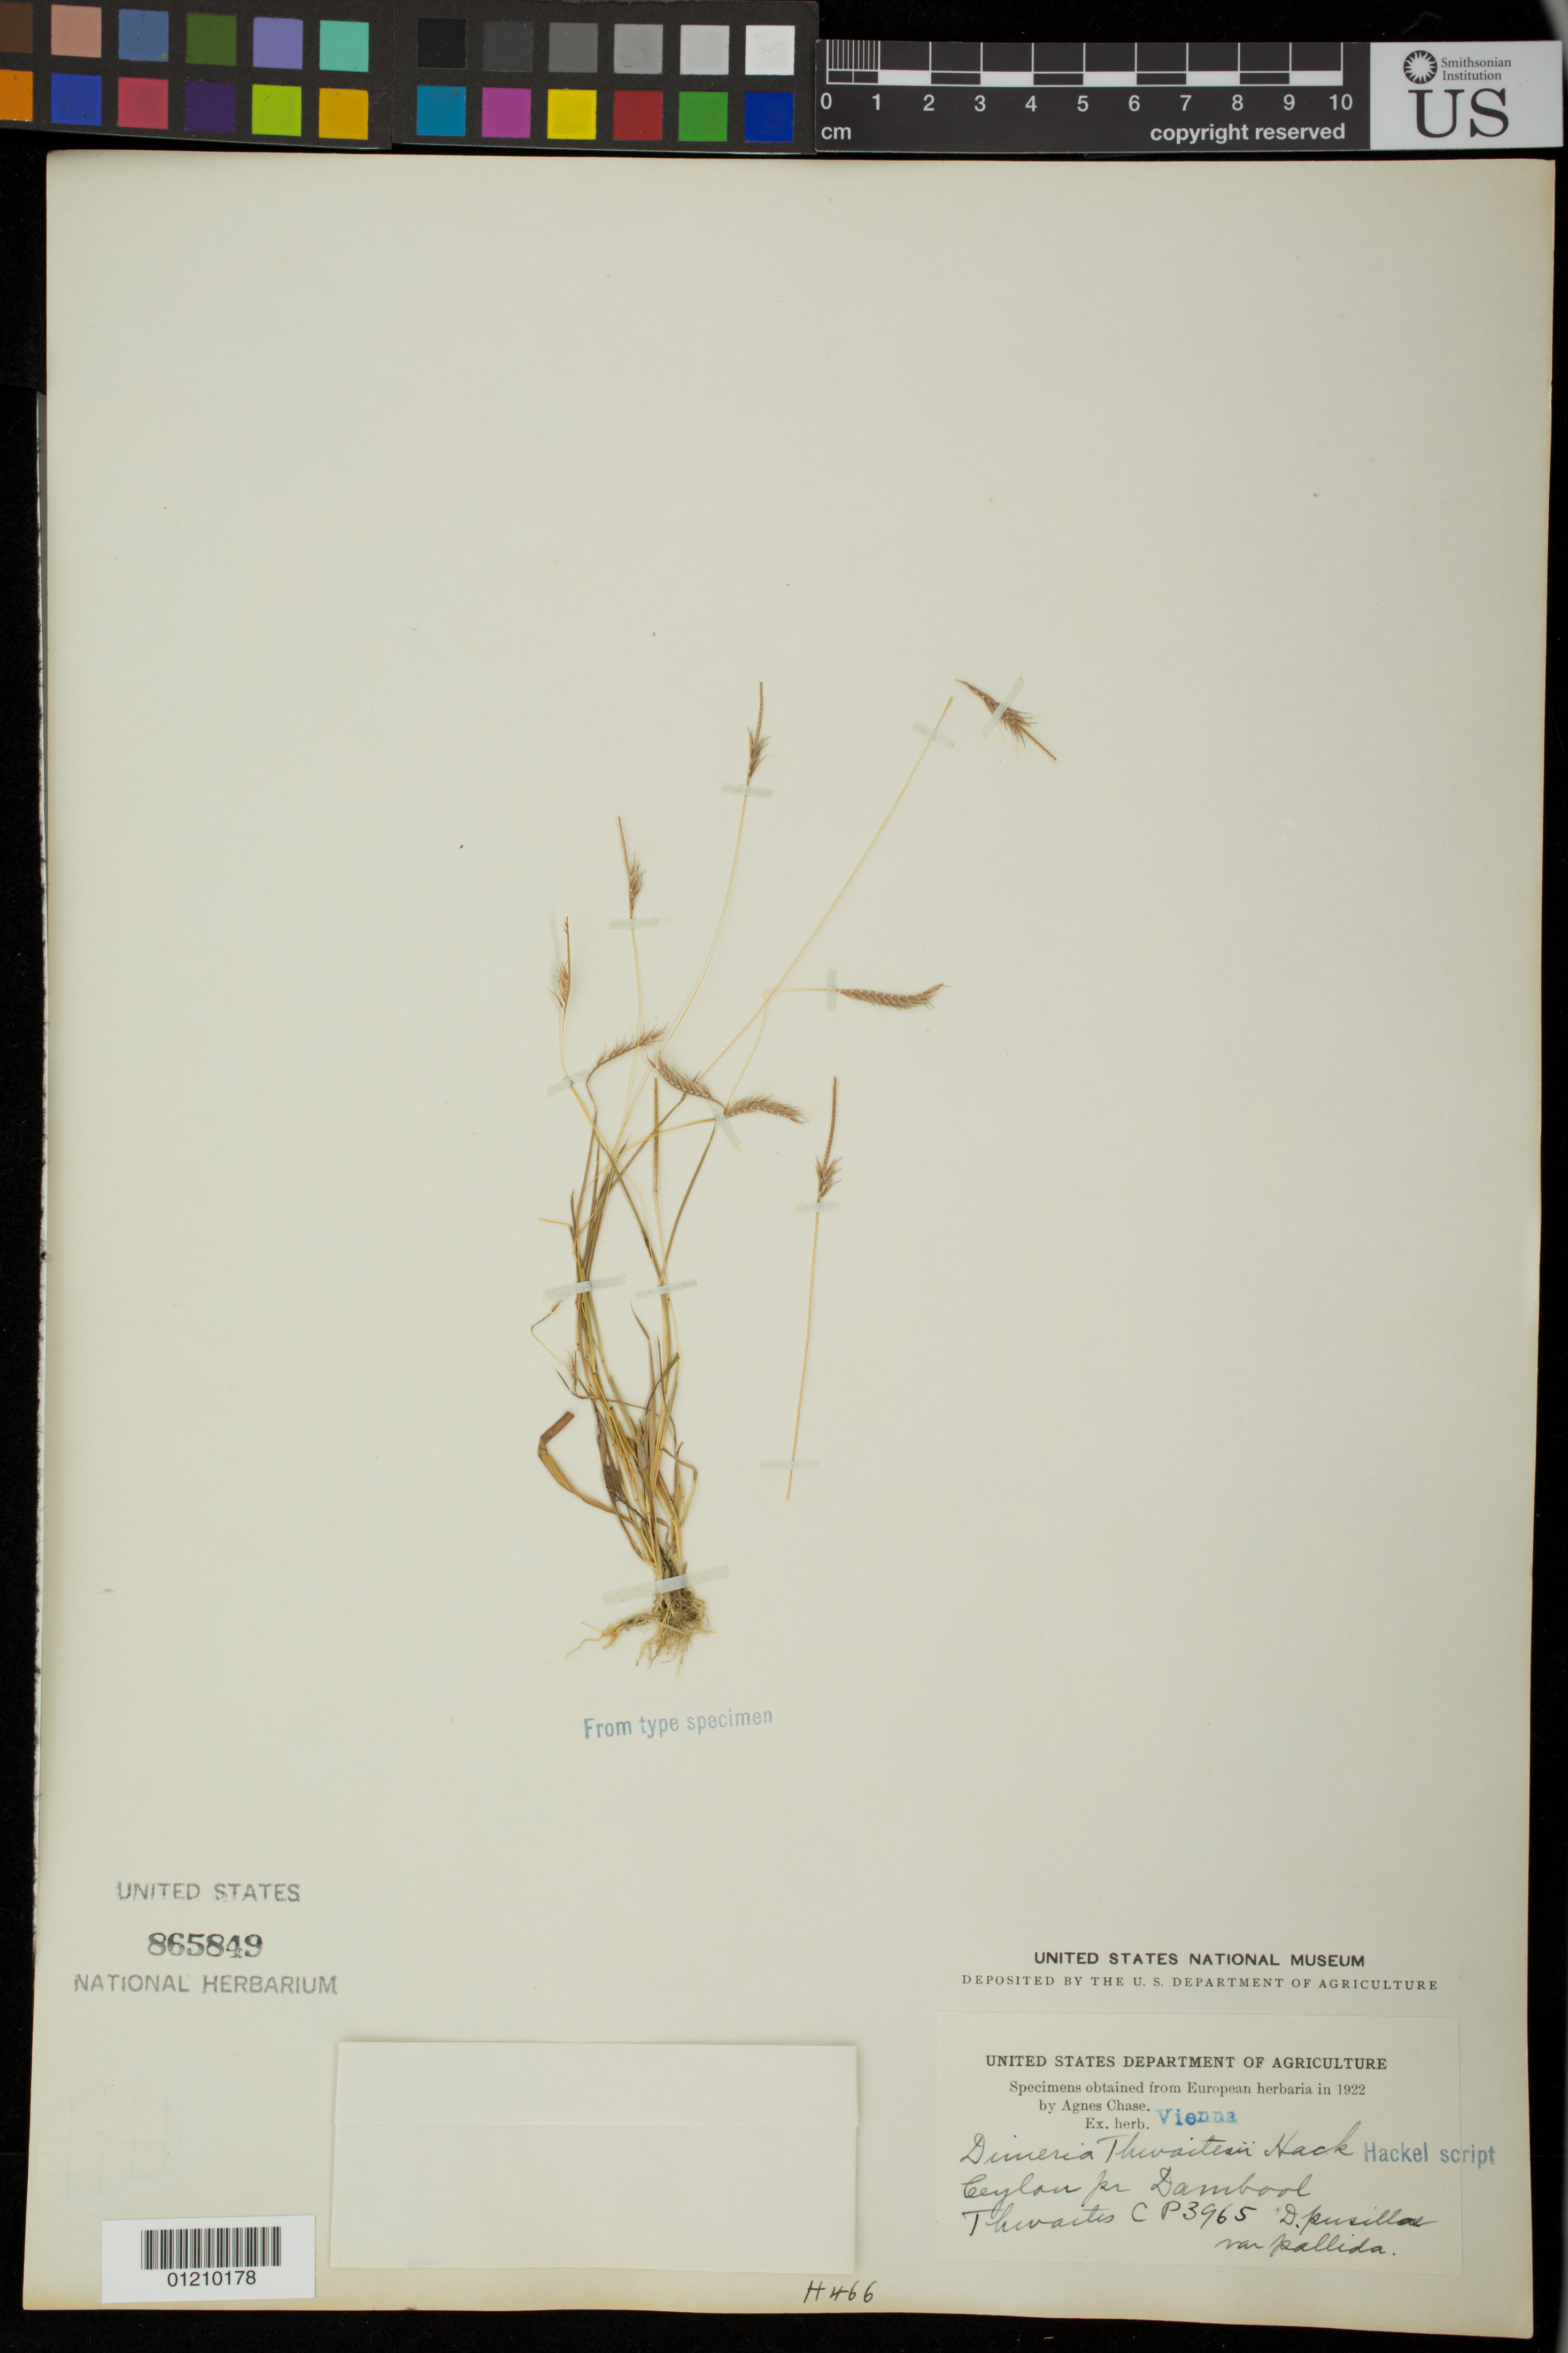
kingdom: Plantae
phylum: Tracheophyta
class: Liliopsida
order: Poales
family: Poaceae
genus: Dimeria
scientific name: Dimeria thwaitesii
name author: Hack.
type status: Type Collection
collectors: G. H. K. Thwaites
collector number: C.P. 3965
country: Sri Lanka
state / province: Ceylon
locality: Dambool.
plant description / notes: Fragmentary material of type specimen ex herb. Vienna.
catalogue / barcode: US 865849